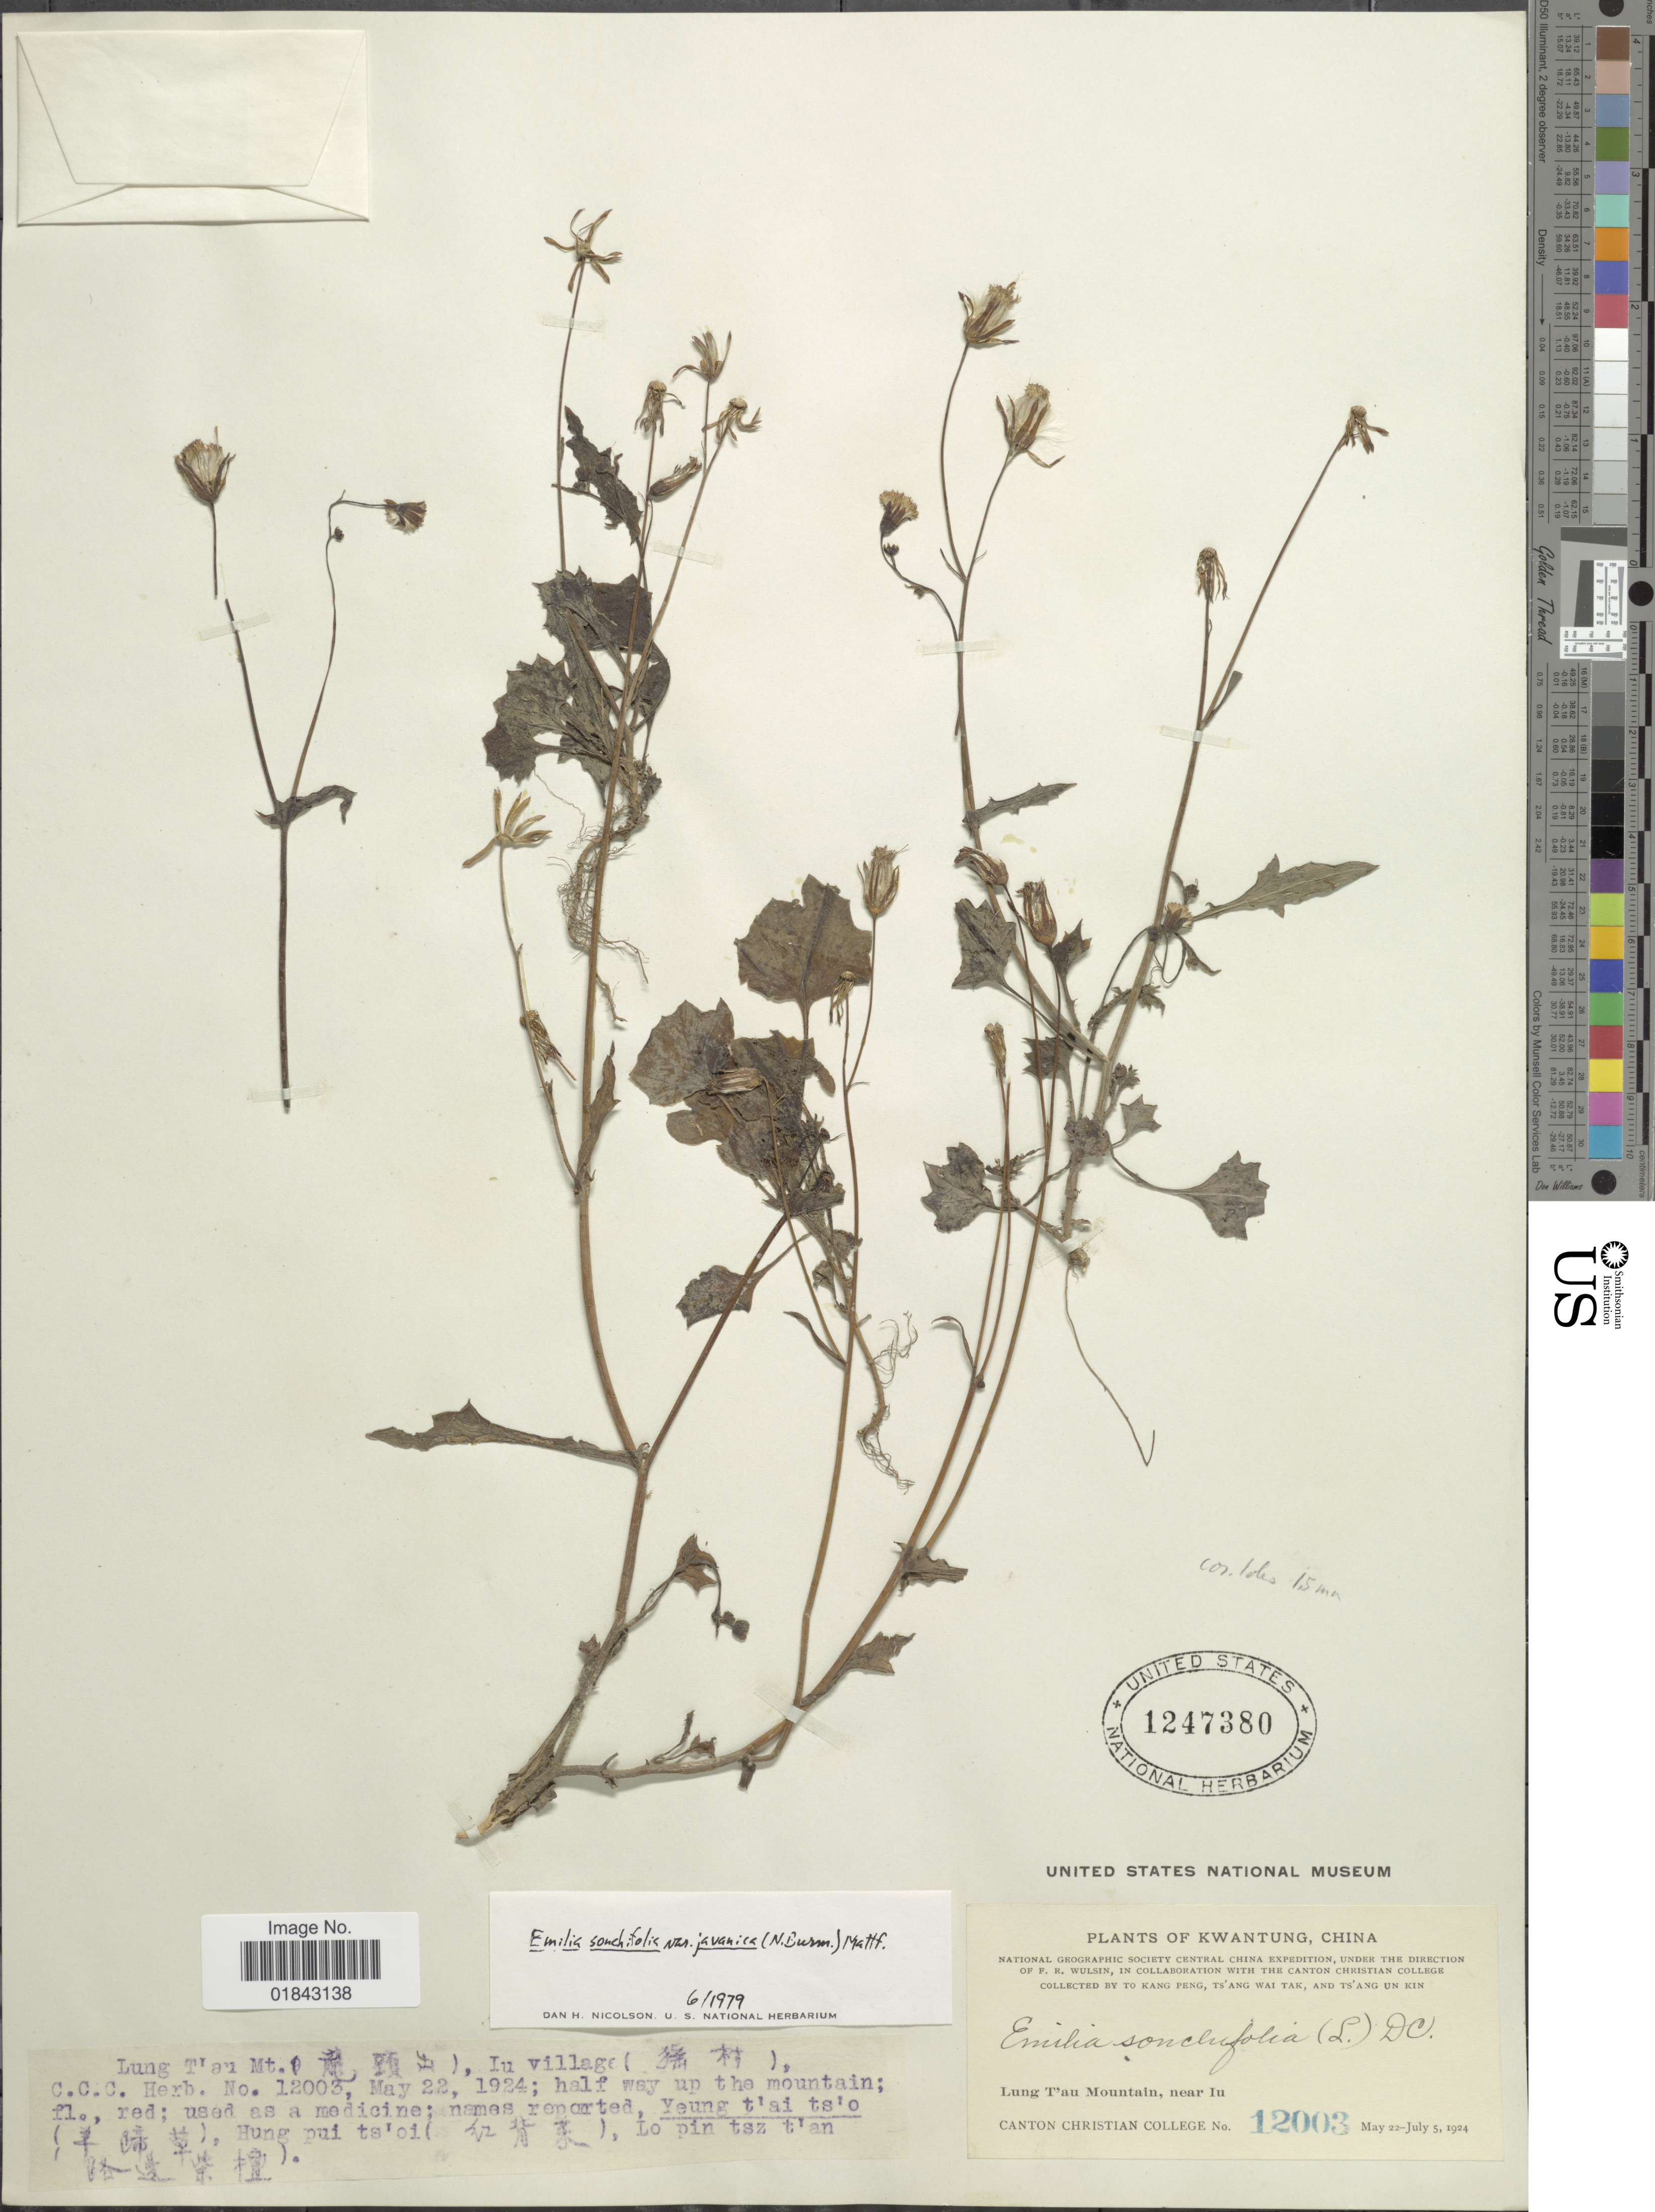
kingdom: Plantae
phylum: Tracheophyta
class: Magnoliopsida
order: Asterales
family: Asteraceae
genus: Emilia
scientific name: Emilia sonchifolia var. javanica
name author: (Burm. f.) Mattf.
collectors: K. Peng, W. T. Tsang & U. K. Tsang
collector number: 12003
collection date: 1924-05-22/1924-07-05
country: China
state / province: Guangdong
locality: Central China, Lung T'au Mountain, Iu village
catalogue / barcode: US 1247380